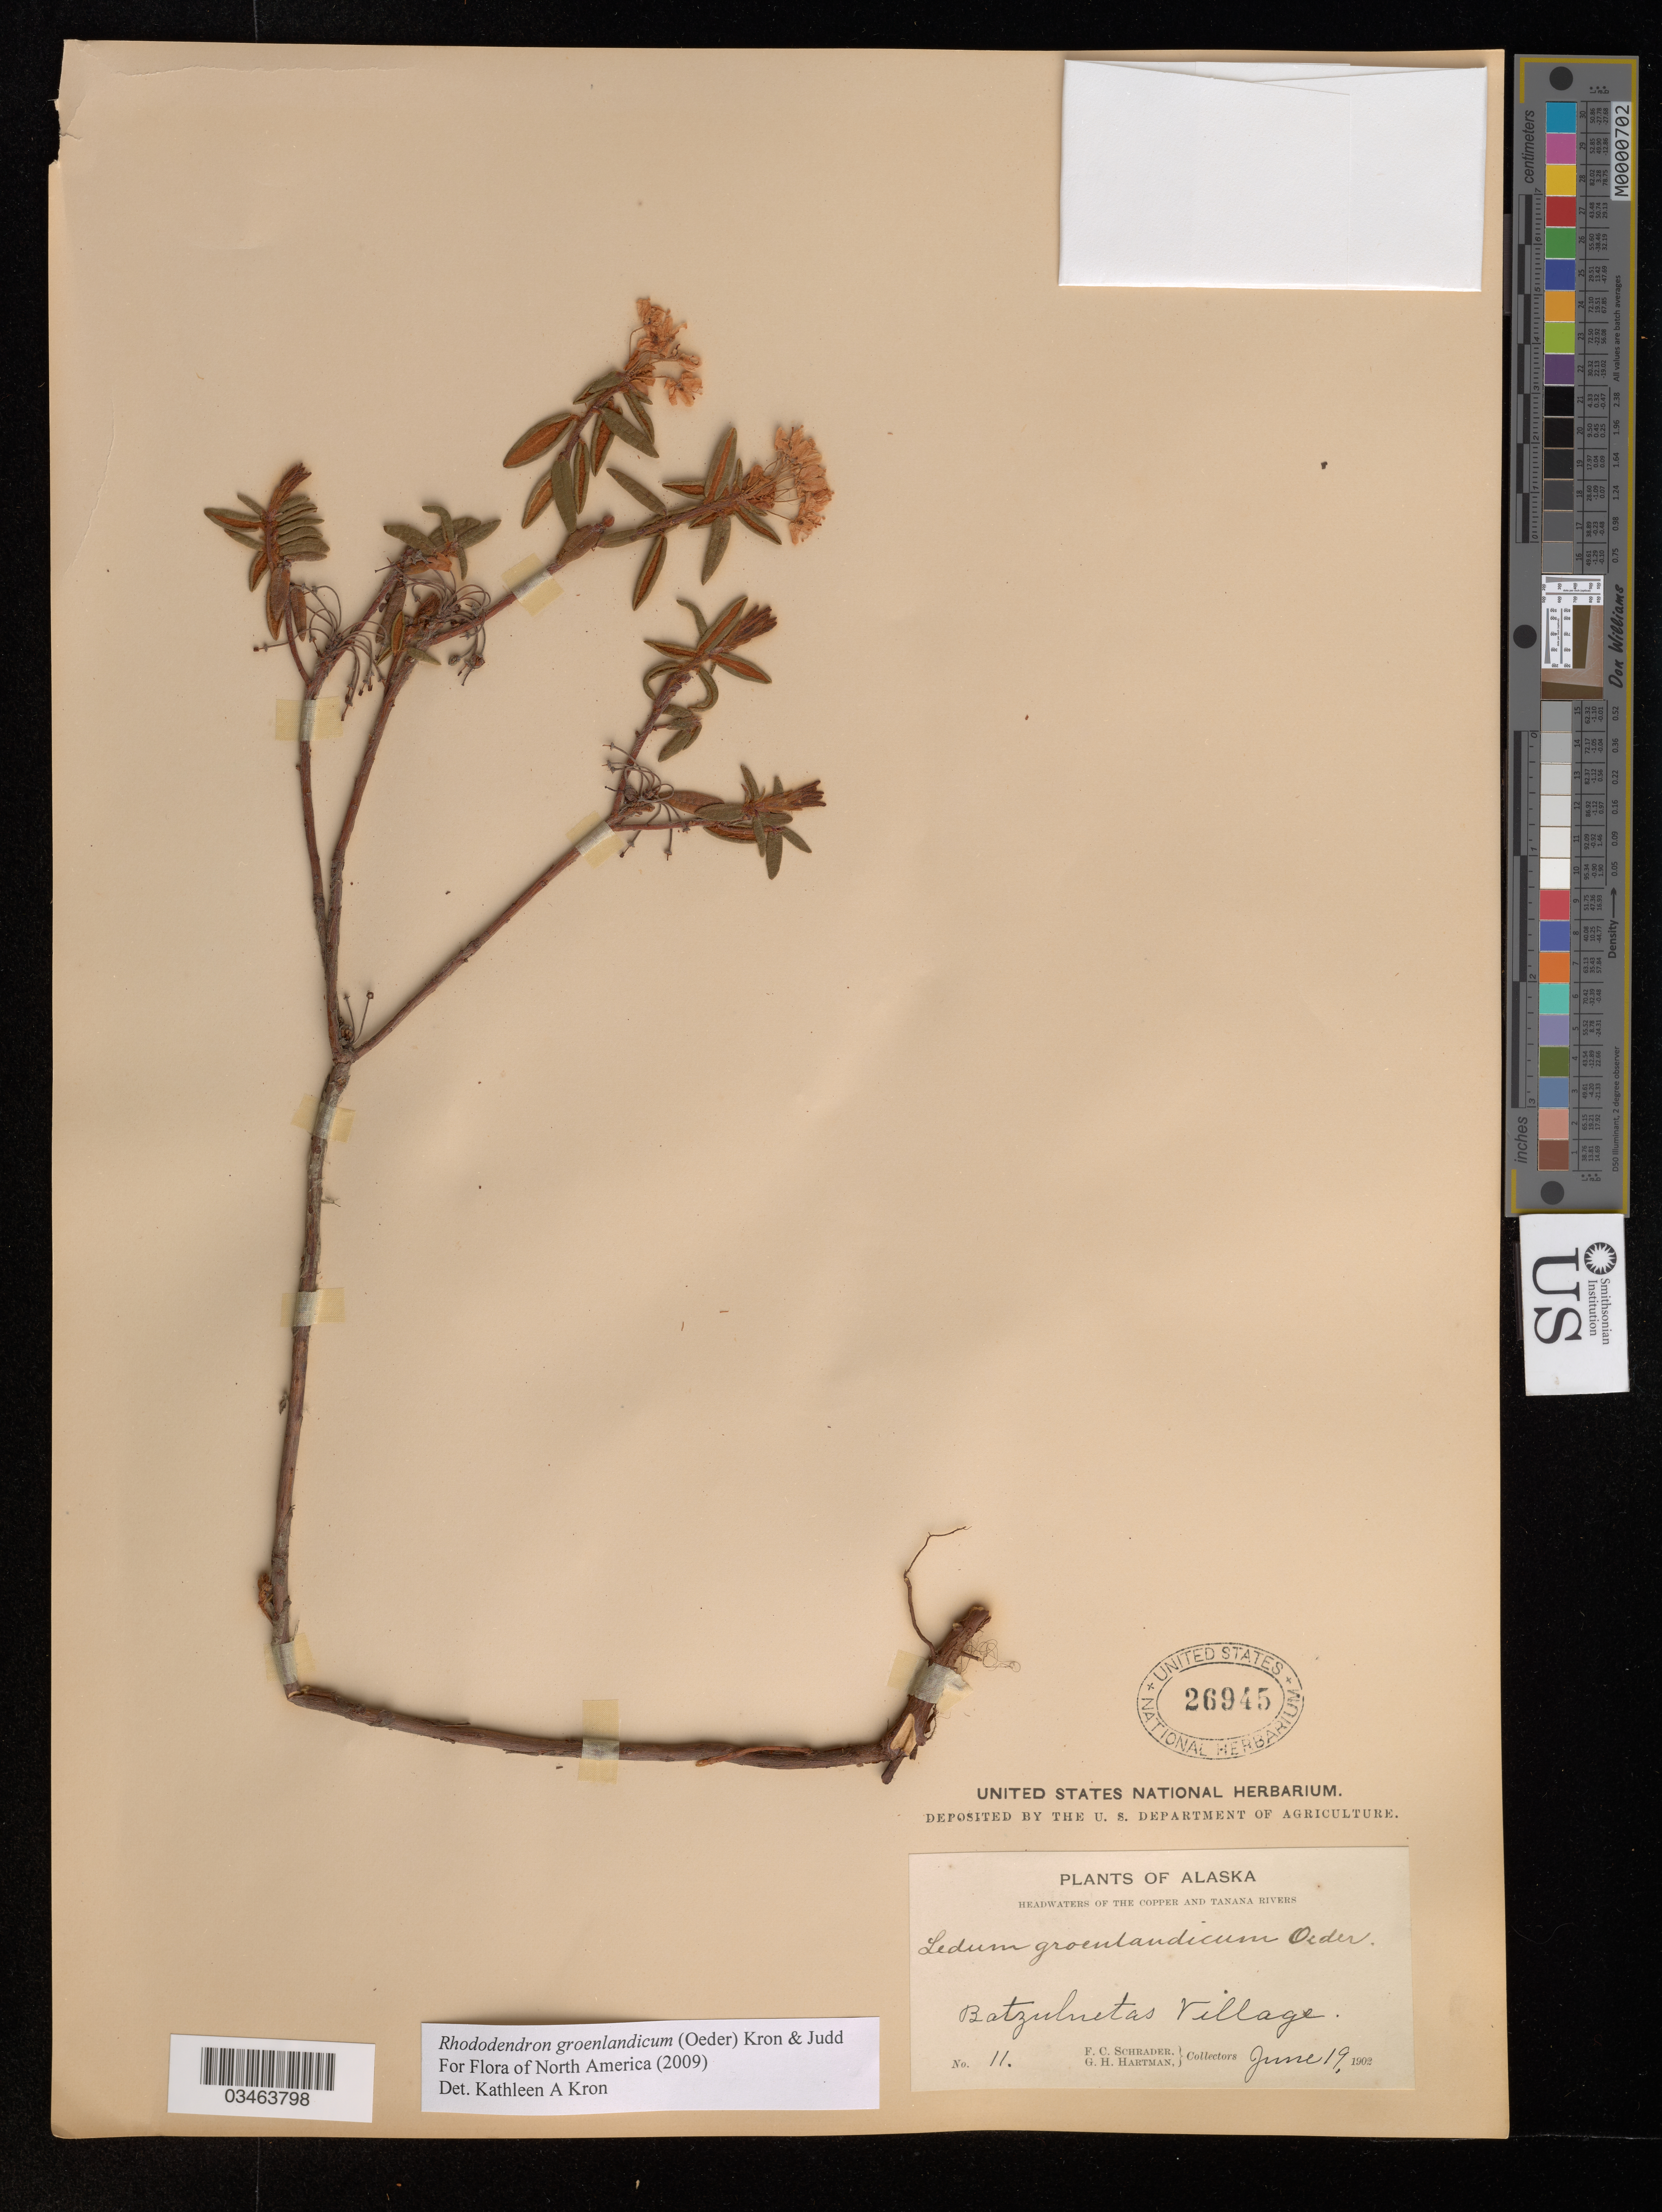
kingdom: Plantae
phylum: Tracheophyta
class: Magnoliopsida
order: Ericales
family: Ericaceae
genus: Rhododendron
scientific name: Rhododendron groenlandicum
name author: (Oeder) Kron & Judd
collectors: F. C. Schrader & G. H. Hartman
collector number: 11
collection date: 1902-06-19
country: United States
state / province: Alaska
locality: Headwaters of the Copper and Tanana Rivers. Batzulnetas Village.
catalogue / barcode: US 26945